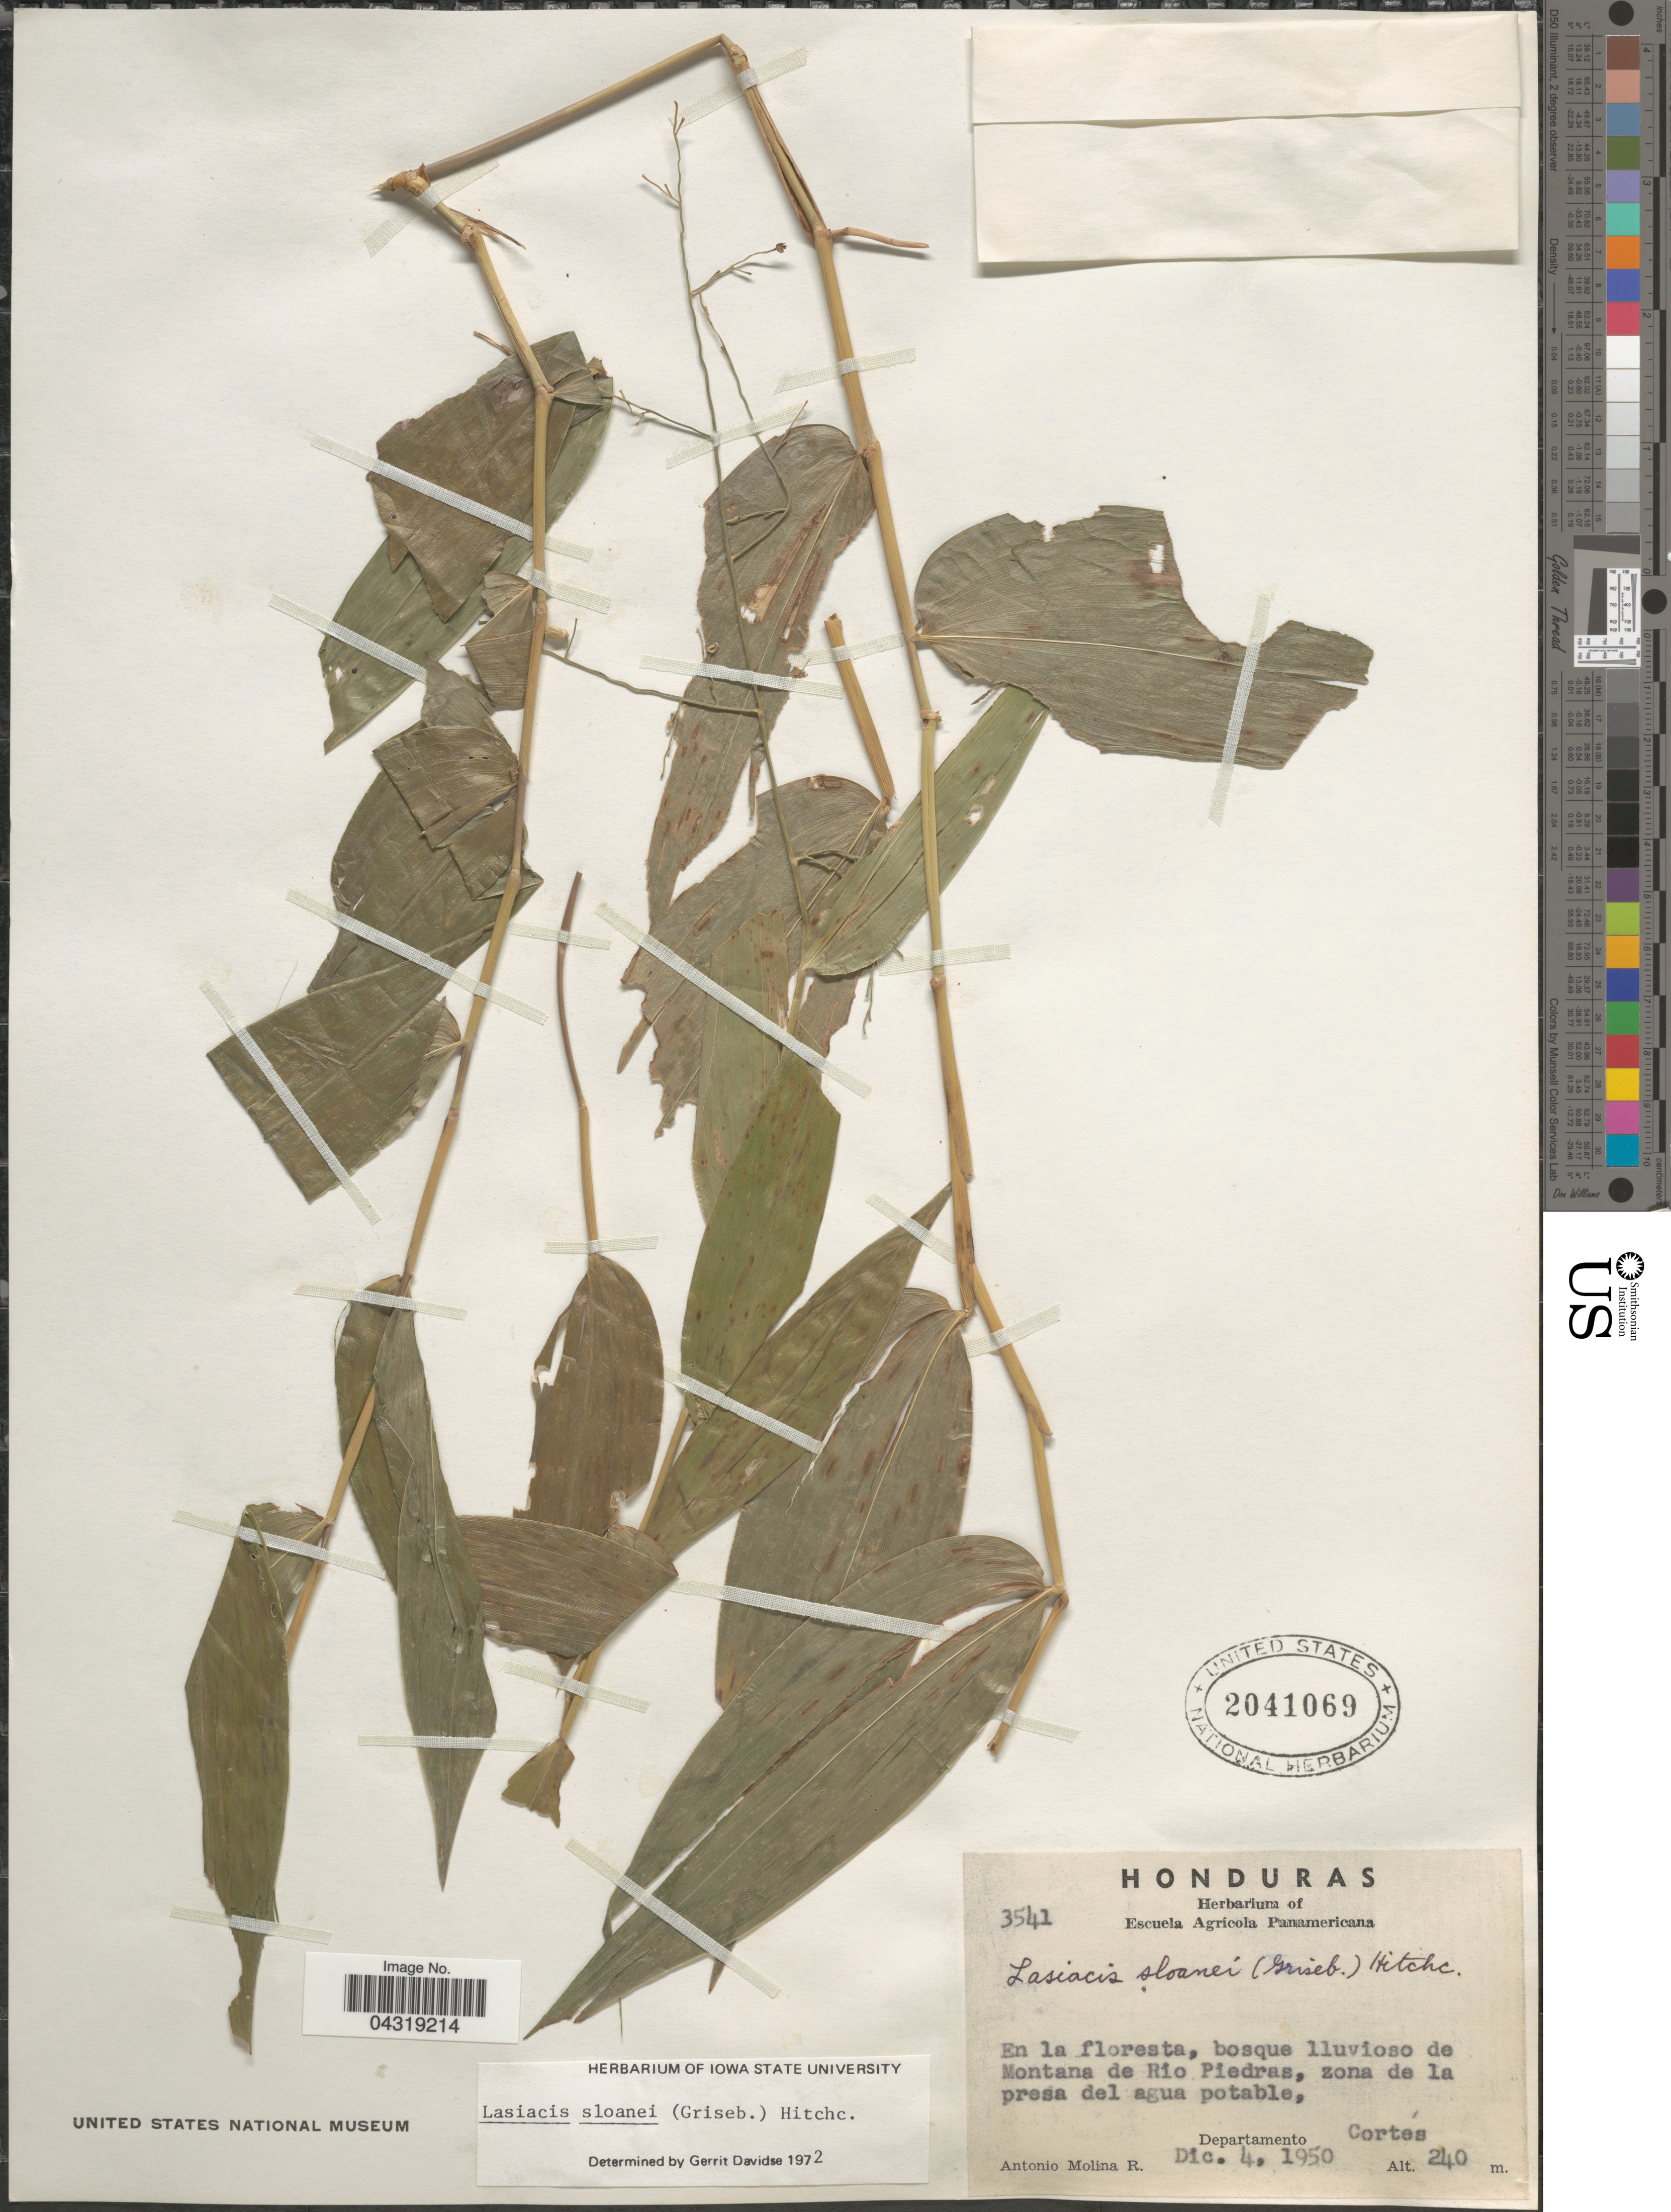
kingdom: Plantae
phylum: Tracheophyta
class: Liliopsida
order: Poales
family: Poaceae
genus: Lasiacis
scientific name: Lasiacis sloanei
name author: (Griseb.) Hitchc.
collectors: A. Molina R.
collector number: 3541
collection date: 1950-12-04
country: Honduras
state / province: Cortes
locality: En la floresta, bosque lluvioso de Montana de Rio Piedras, zona de la presa del agua potable, Departamento Cortés.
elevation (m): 240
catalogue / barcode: US 2041069